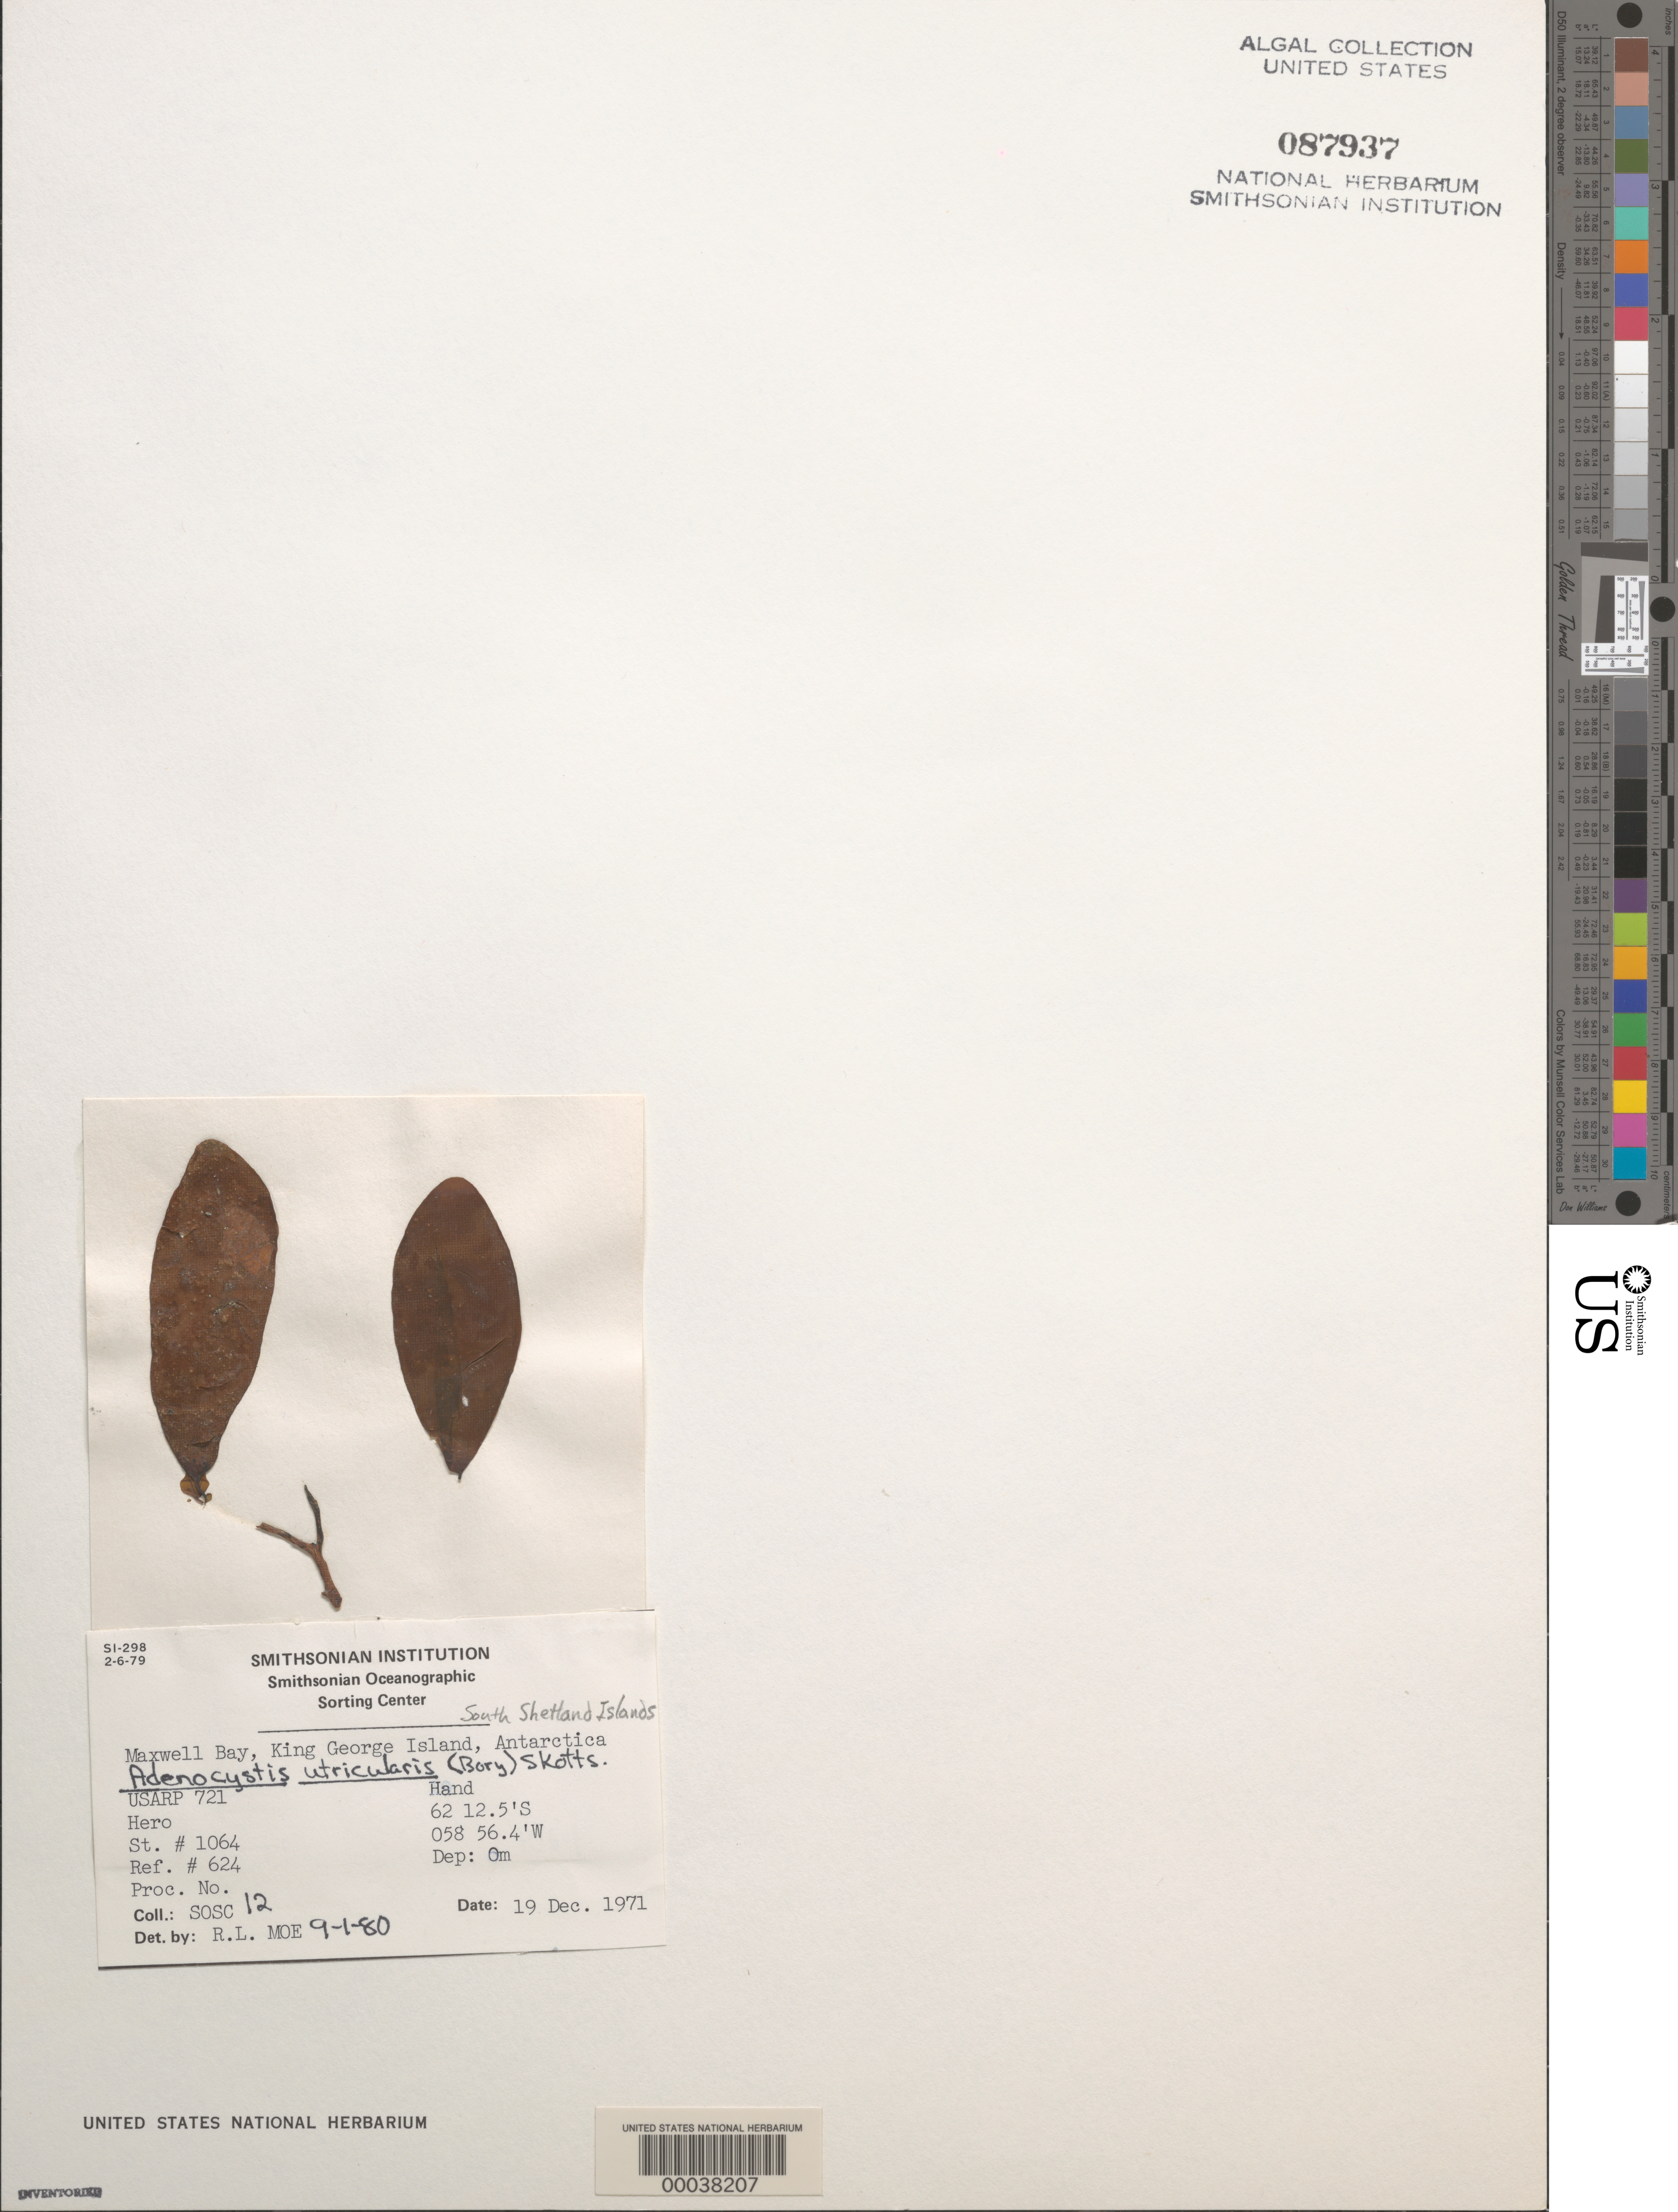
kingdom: Chromista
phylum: Ochrophyta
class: Phaeophyceae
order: Ectocarpales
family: Adenocystaceae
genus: Adenocystis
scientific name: Adenocystis utricularis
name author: (Bory) Skottsberg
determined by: Moe, R. L.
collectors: SOSC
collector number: Station 1064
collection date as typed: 19 Dec 1971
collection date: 1971-12-19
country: Antarctica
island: King George Island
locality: Maxwell Bay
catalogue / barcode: US 87937